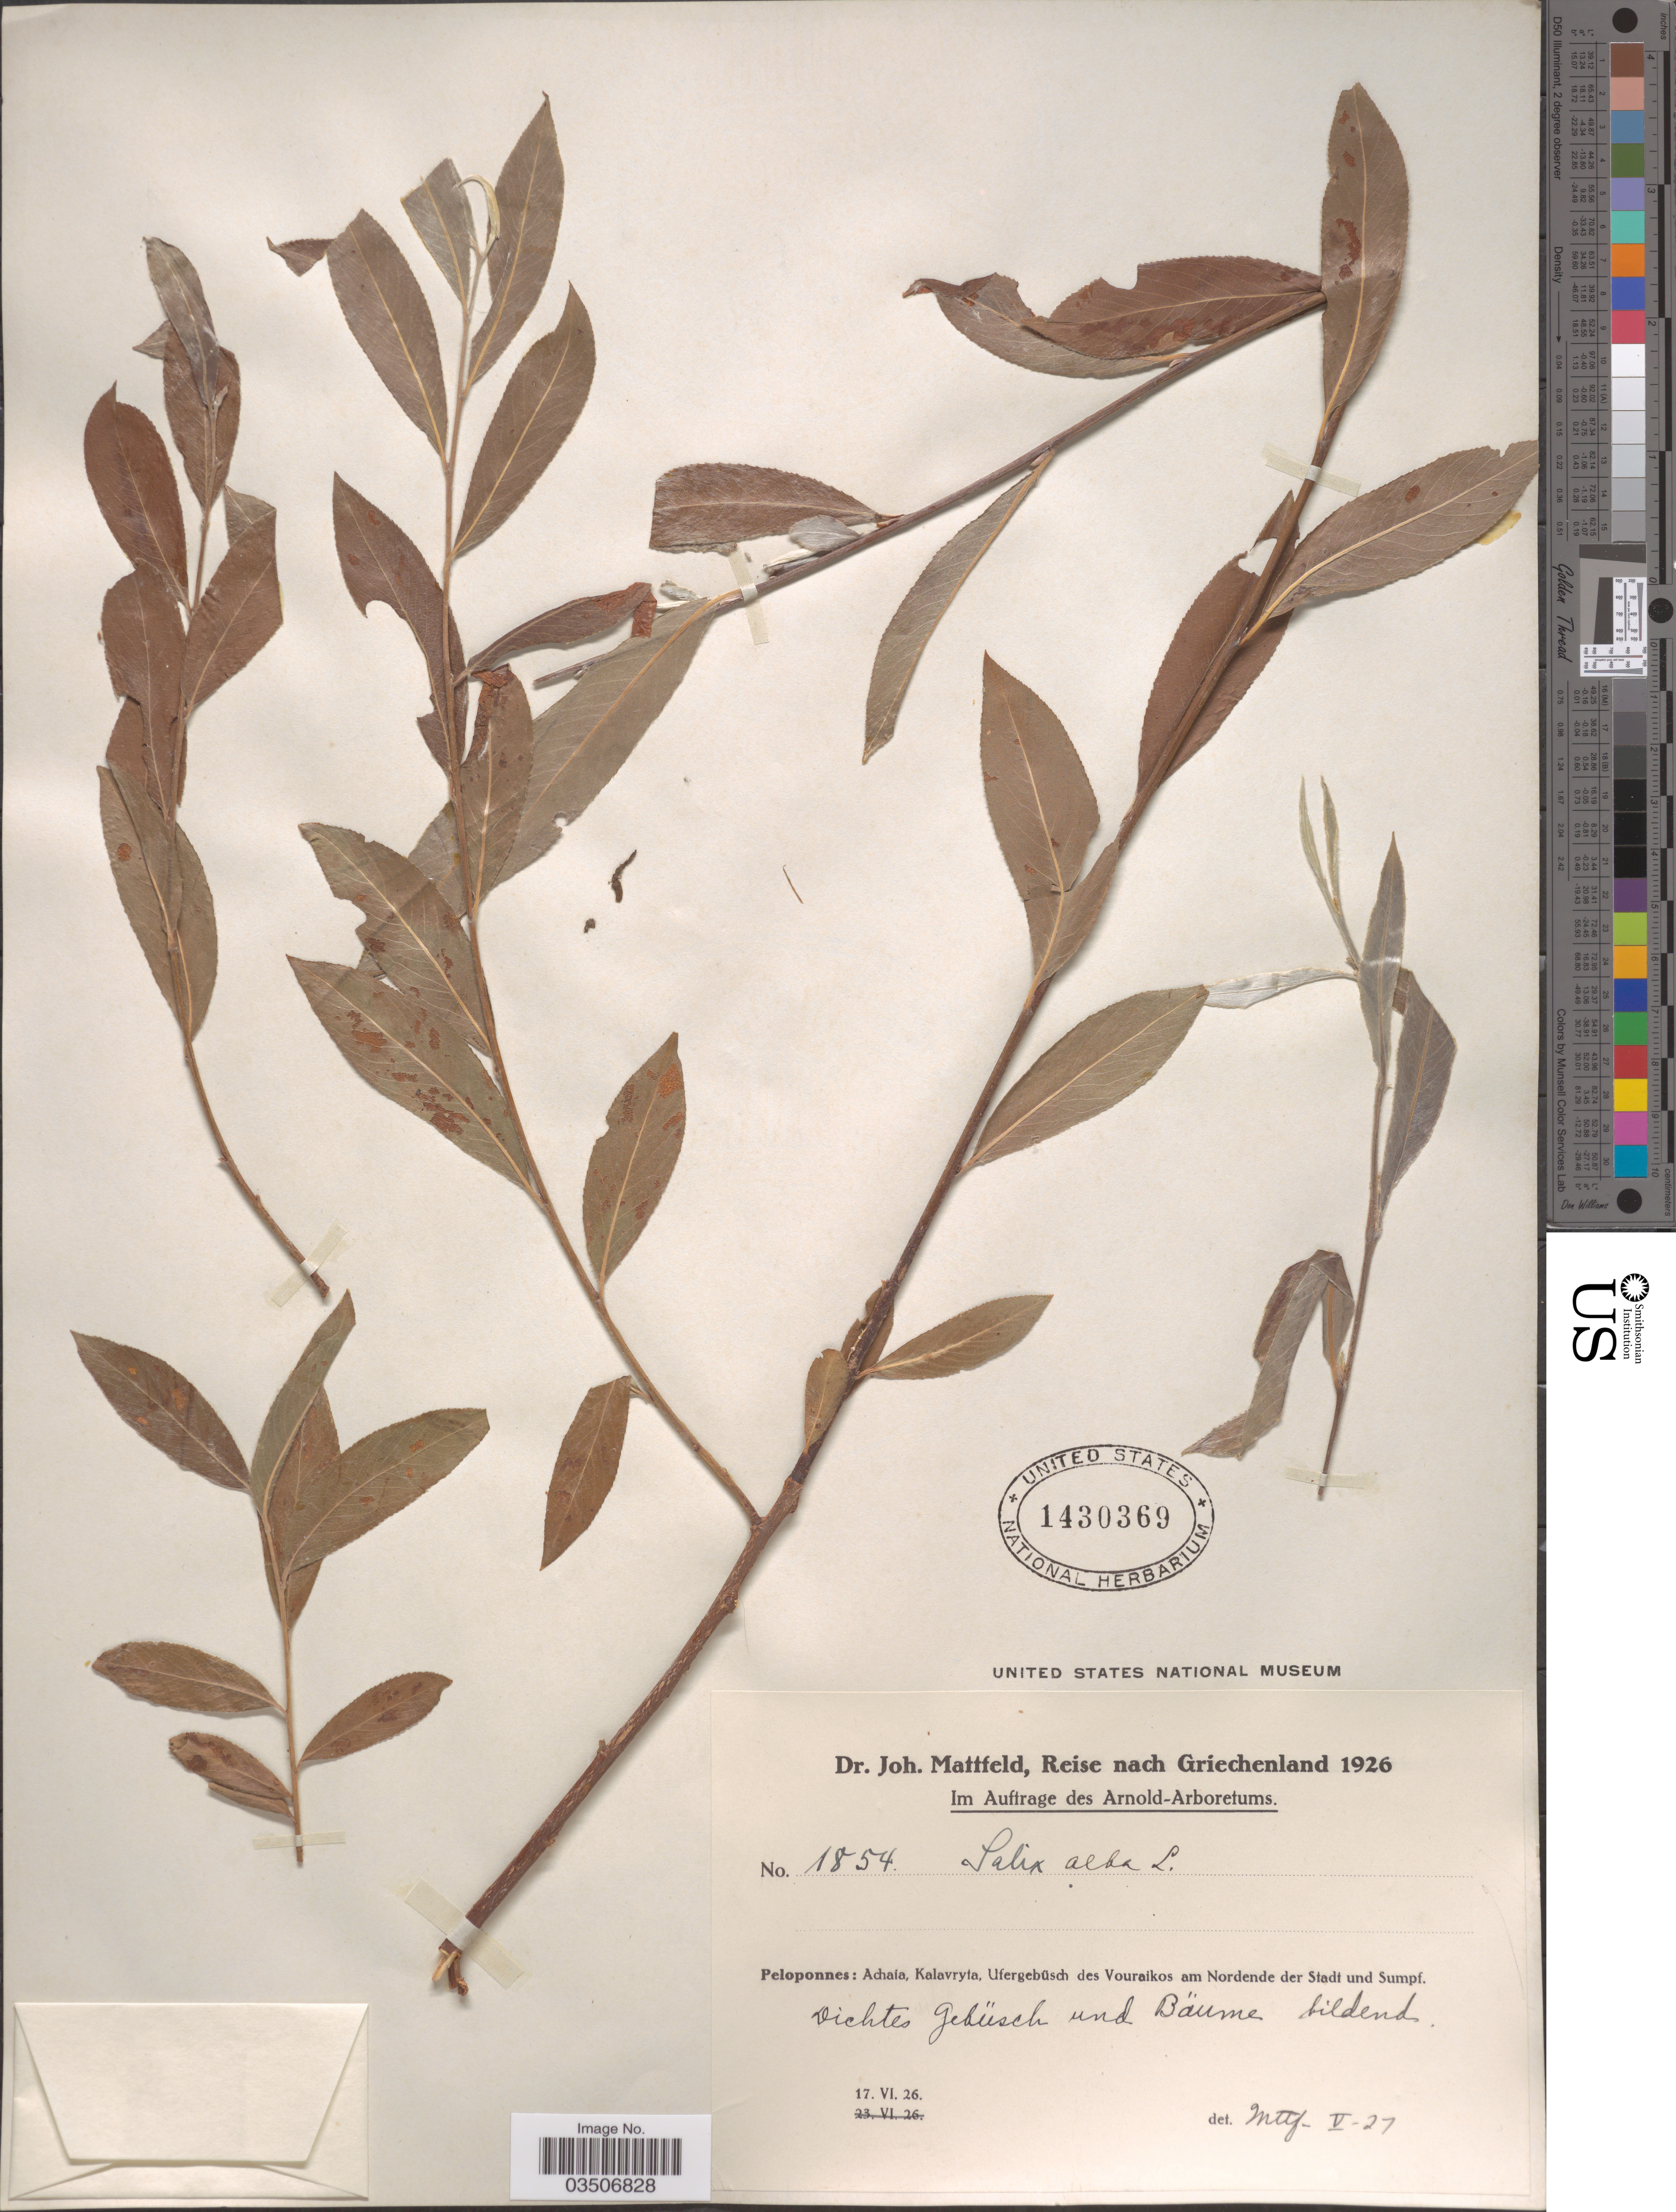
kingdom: Plantae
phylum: Tracheophyta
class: Magnoliopsida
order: Malpighiales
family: Salicaceae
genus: Salix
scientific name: Salix alba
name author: L.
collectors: J. Mattfeld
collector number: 1854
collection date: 1926-06-17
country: Greece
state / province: Peloponnese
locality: Griechenland. Peloponnes: Achaia, Kalavryta, Ufergebüsch des Vouraikos am Nordende der Stadt und Sumpf.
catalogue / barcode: US 1430369